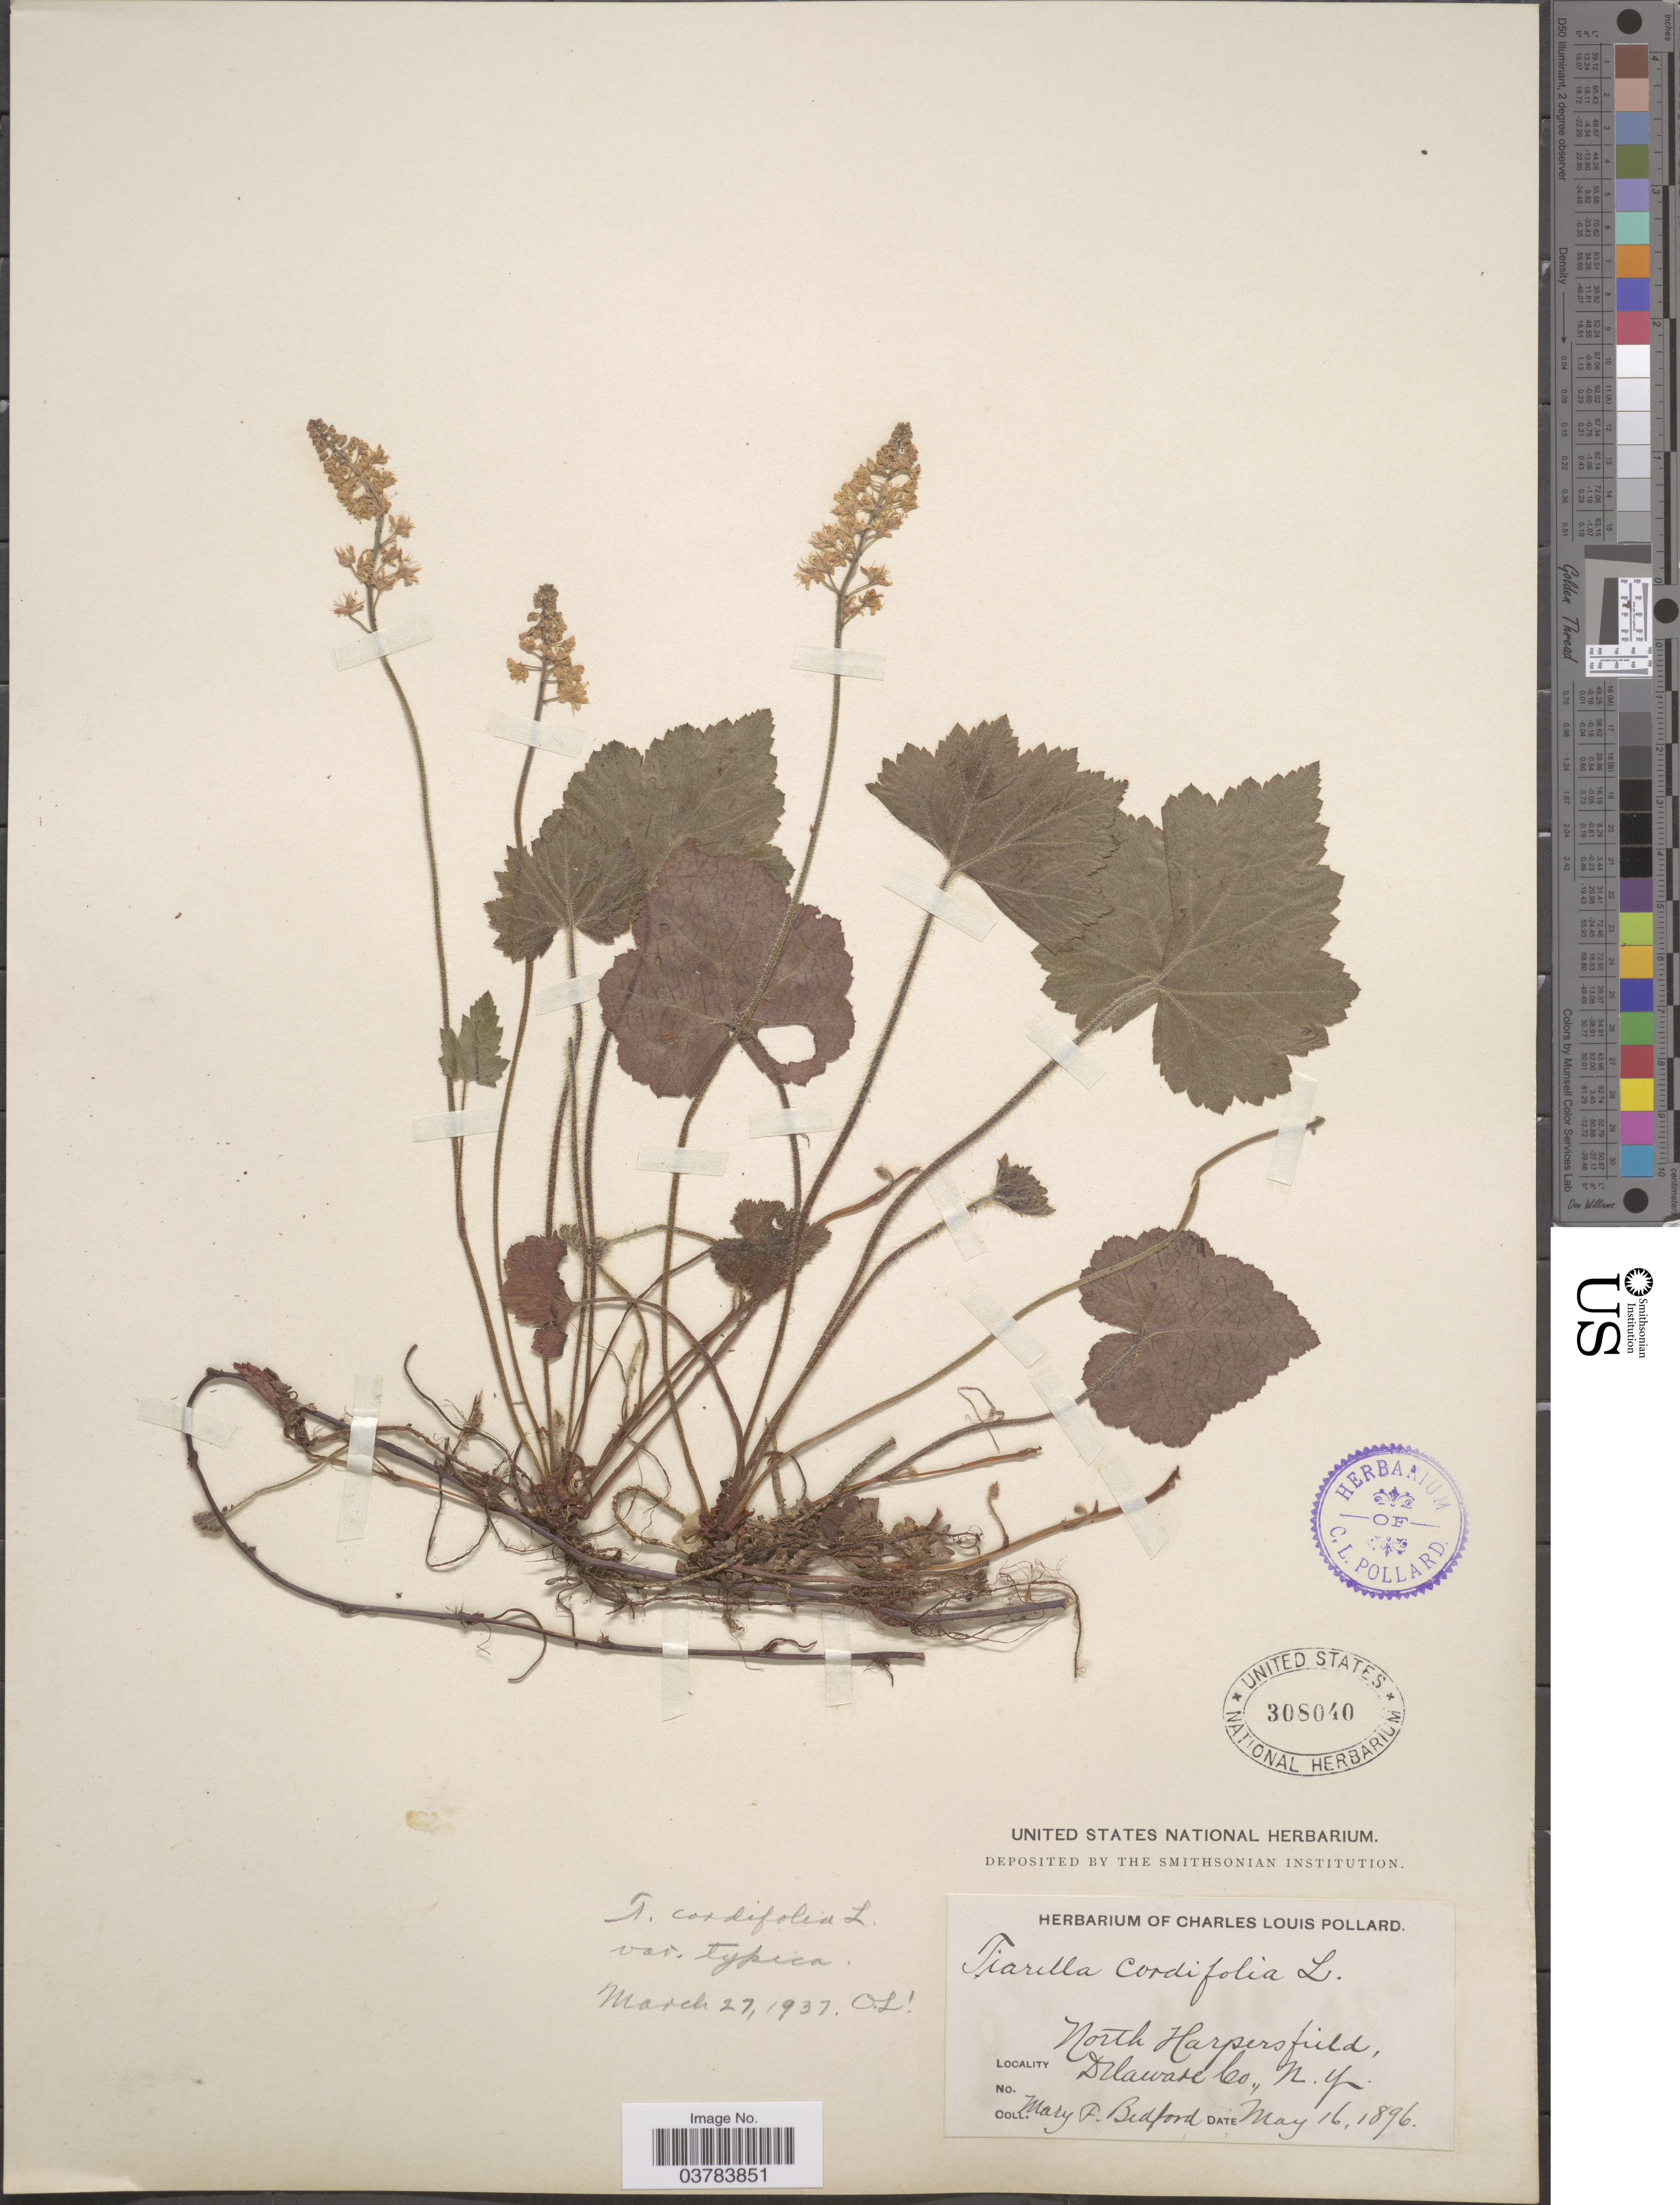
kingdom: Plantae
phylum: Tracheophyta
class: Magnoliopsida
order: Saxifragales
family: Saxifragaceae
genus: Tiarella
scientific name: Tiarella cordifolia var. typica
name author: Lakela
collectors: M. Bedford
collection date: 1896-05-16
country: United States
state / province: New York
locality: North Harpersfield, Delaware Co.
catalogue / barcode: US 308040